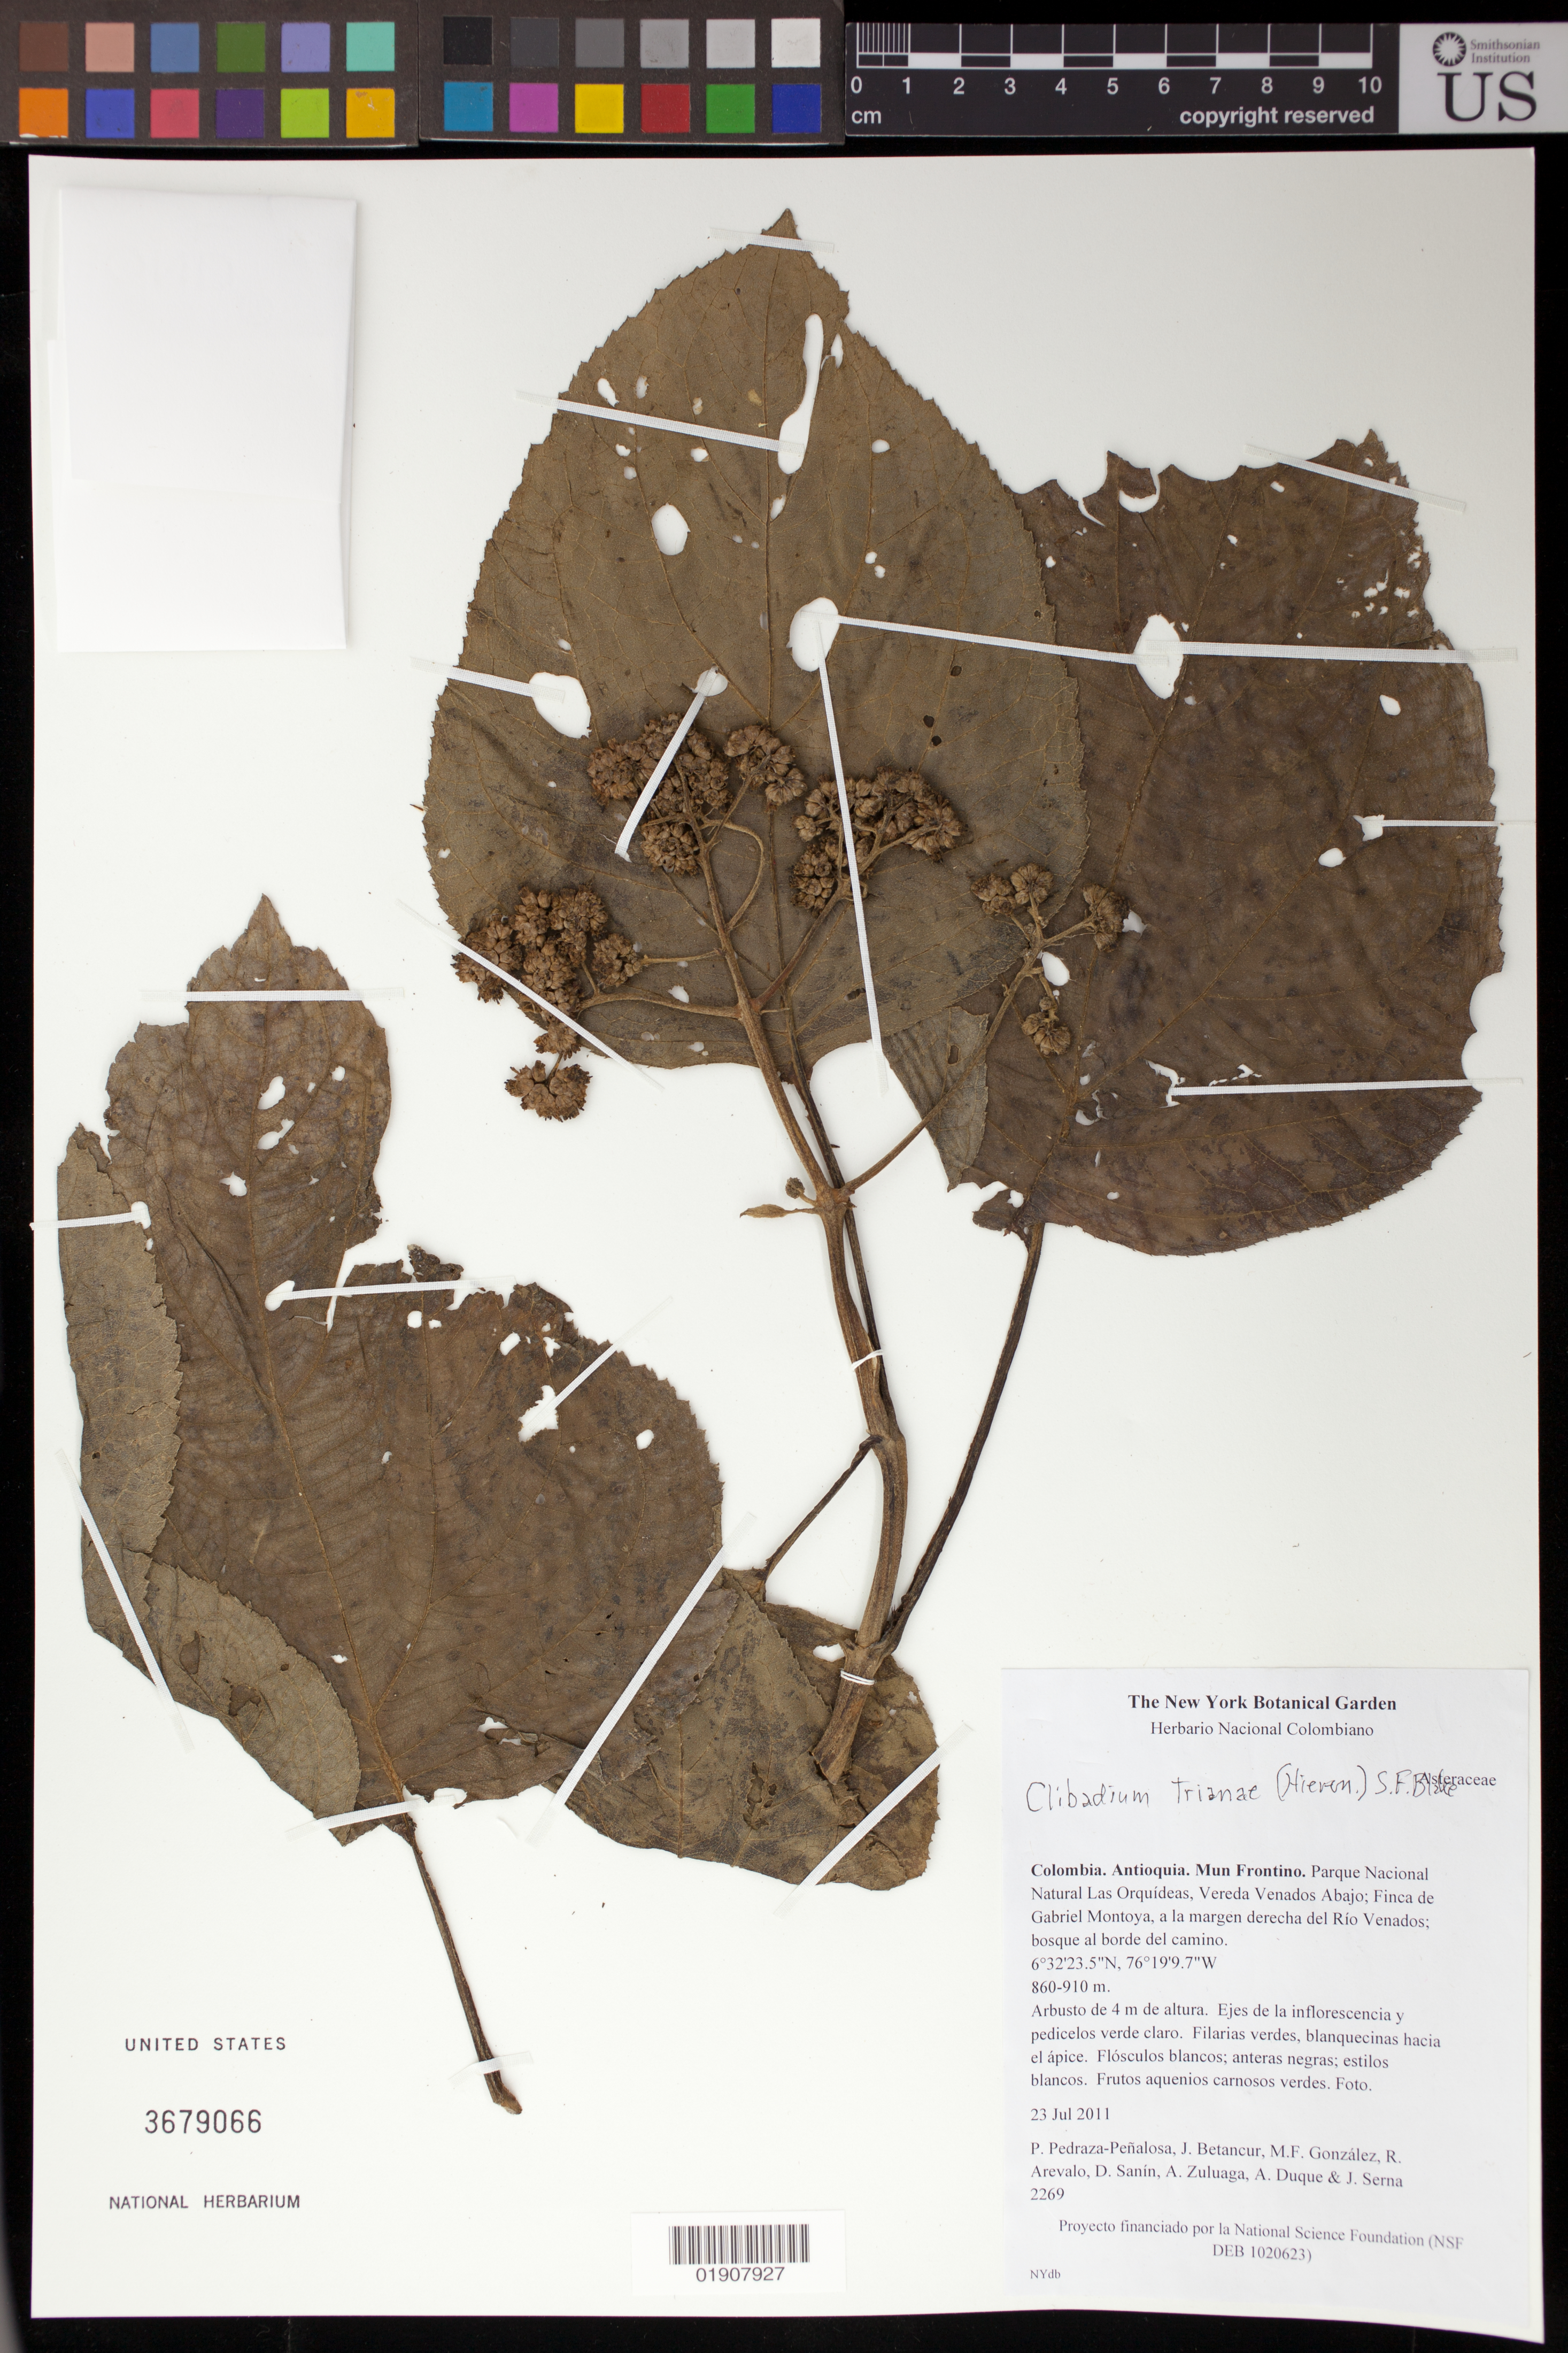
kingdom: Plantae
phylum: Tracheophyta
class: Magnoliopsida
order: Asterales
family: Asteraceae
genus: Clibadium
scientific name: Clibadium trianae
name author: (Hieron.) S.F. Blake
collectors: P. Pedraza-Peñalosa, J. Betancur, M. Gonzalez, R. Arevalo, D. Sanin, A. Zuluaga, A. Duque & J. Serna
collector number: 2269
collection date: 2011-07-23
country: Colombia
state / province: Antioquiá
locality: Mun. Frontino. Parque Nacional Natural Las Orquídeas, Vereda Venados Abajo; Finca de Gabriel Montoya, a la margen derecha del Río Venados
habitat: bosque al borde del camino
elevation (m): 860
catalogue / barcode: US 3679066